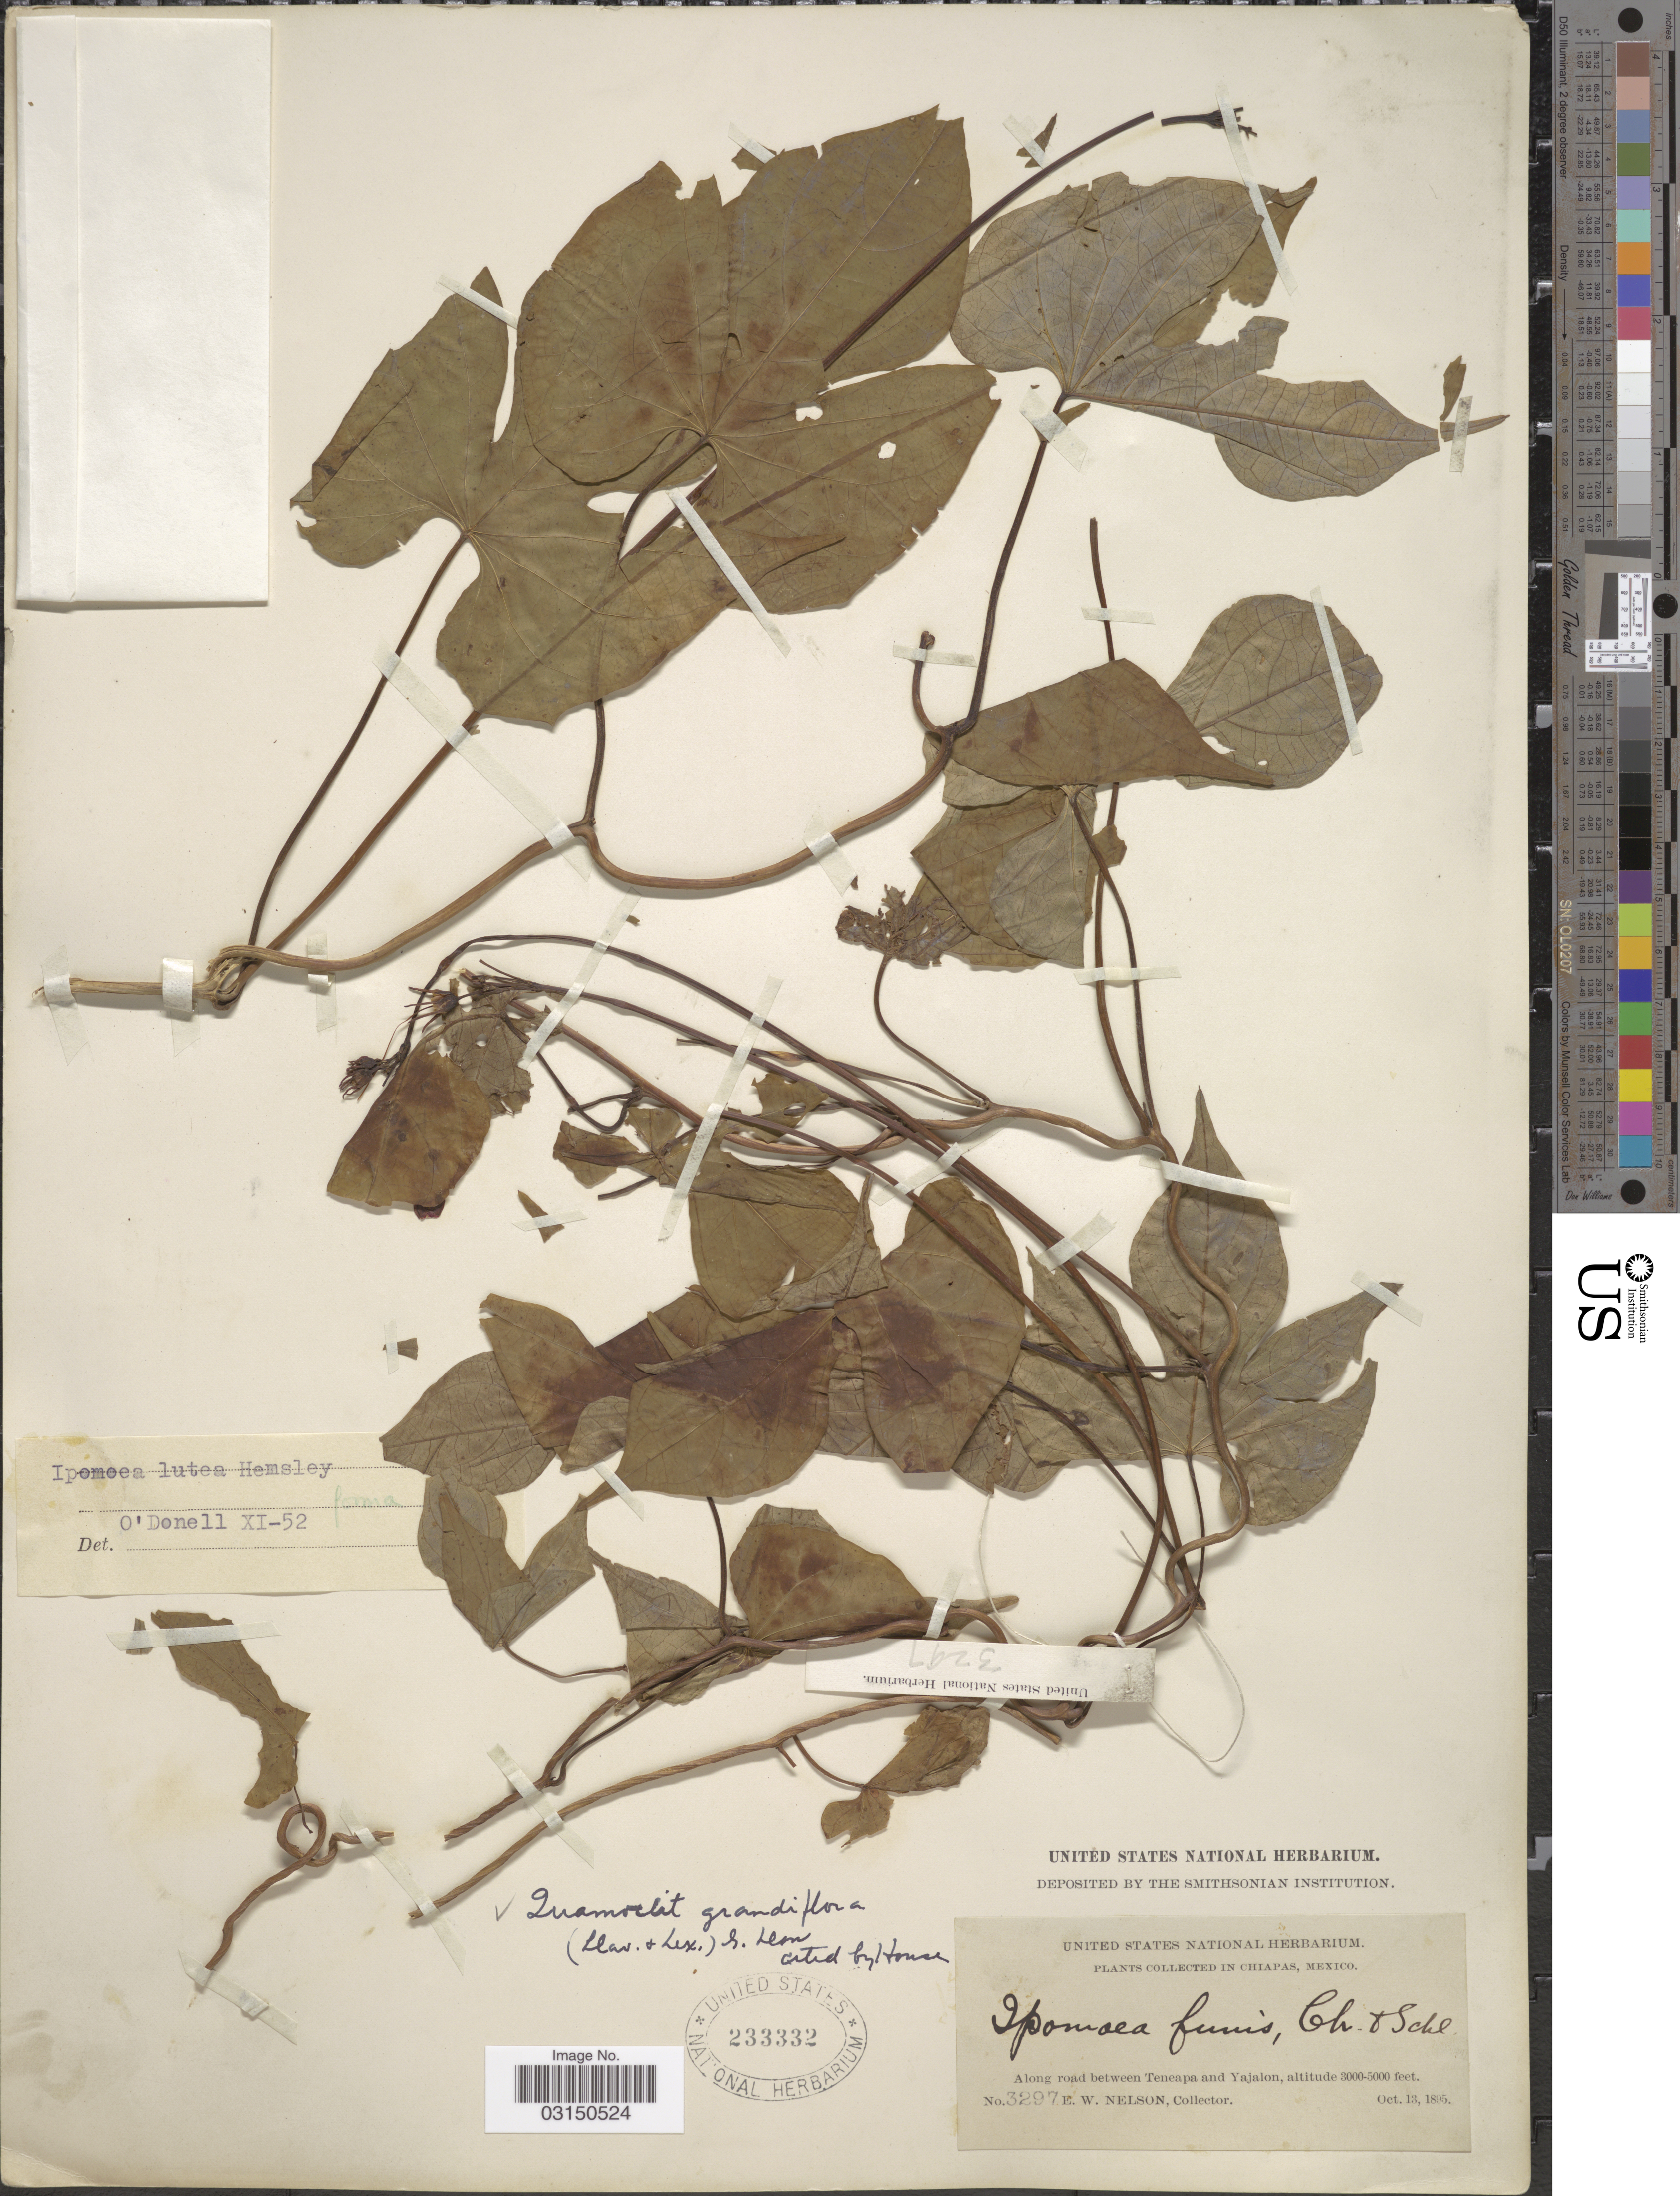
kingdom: Plantae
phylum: Tracheophyta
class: Magnoliopsida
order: Solanales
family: Convolvulaceae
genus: Ipomoea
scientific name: Ipomoea lutea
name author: Hemsl.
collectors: E. W. Nelson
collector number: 3297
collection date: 1895-10-13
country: Mexico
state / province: Chiapas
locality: Along road between Teneapa and Yajalon.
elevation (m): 914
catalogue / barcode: US 233332